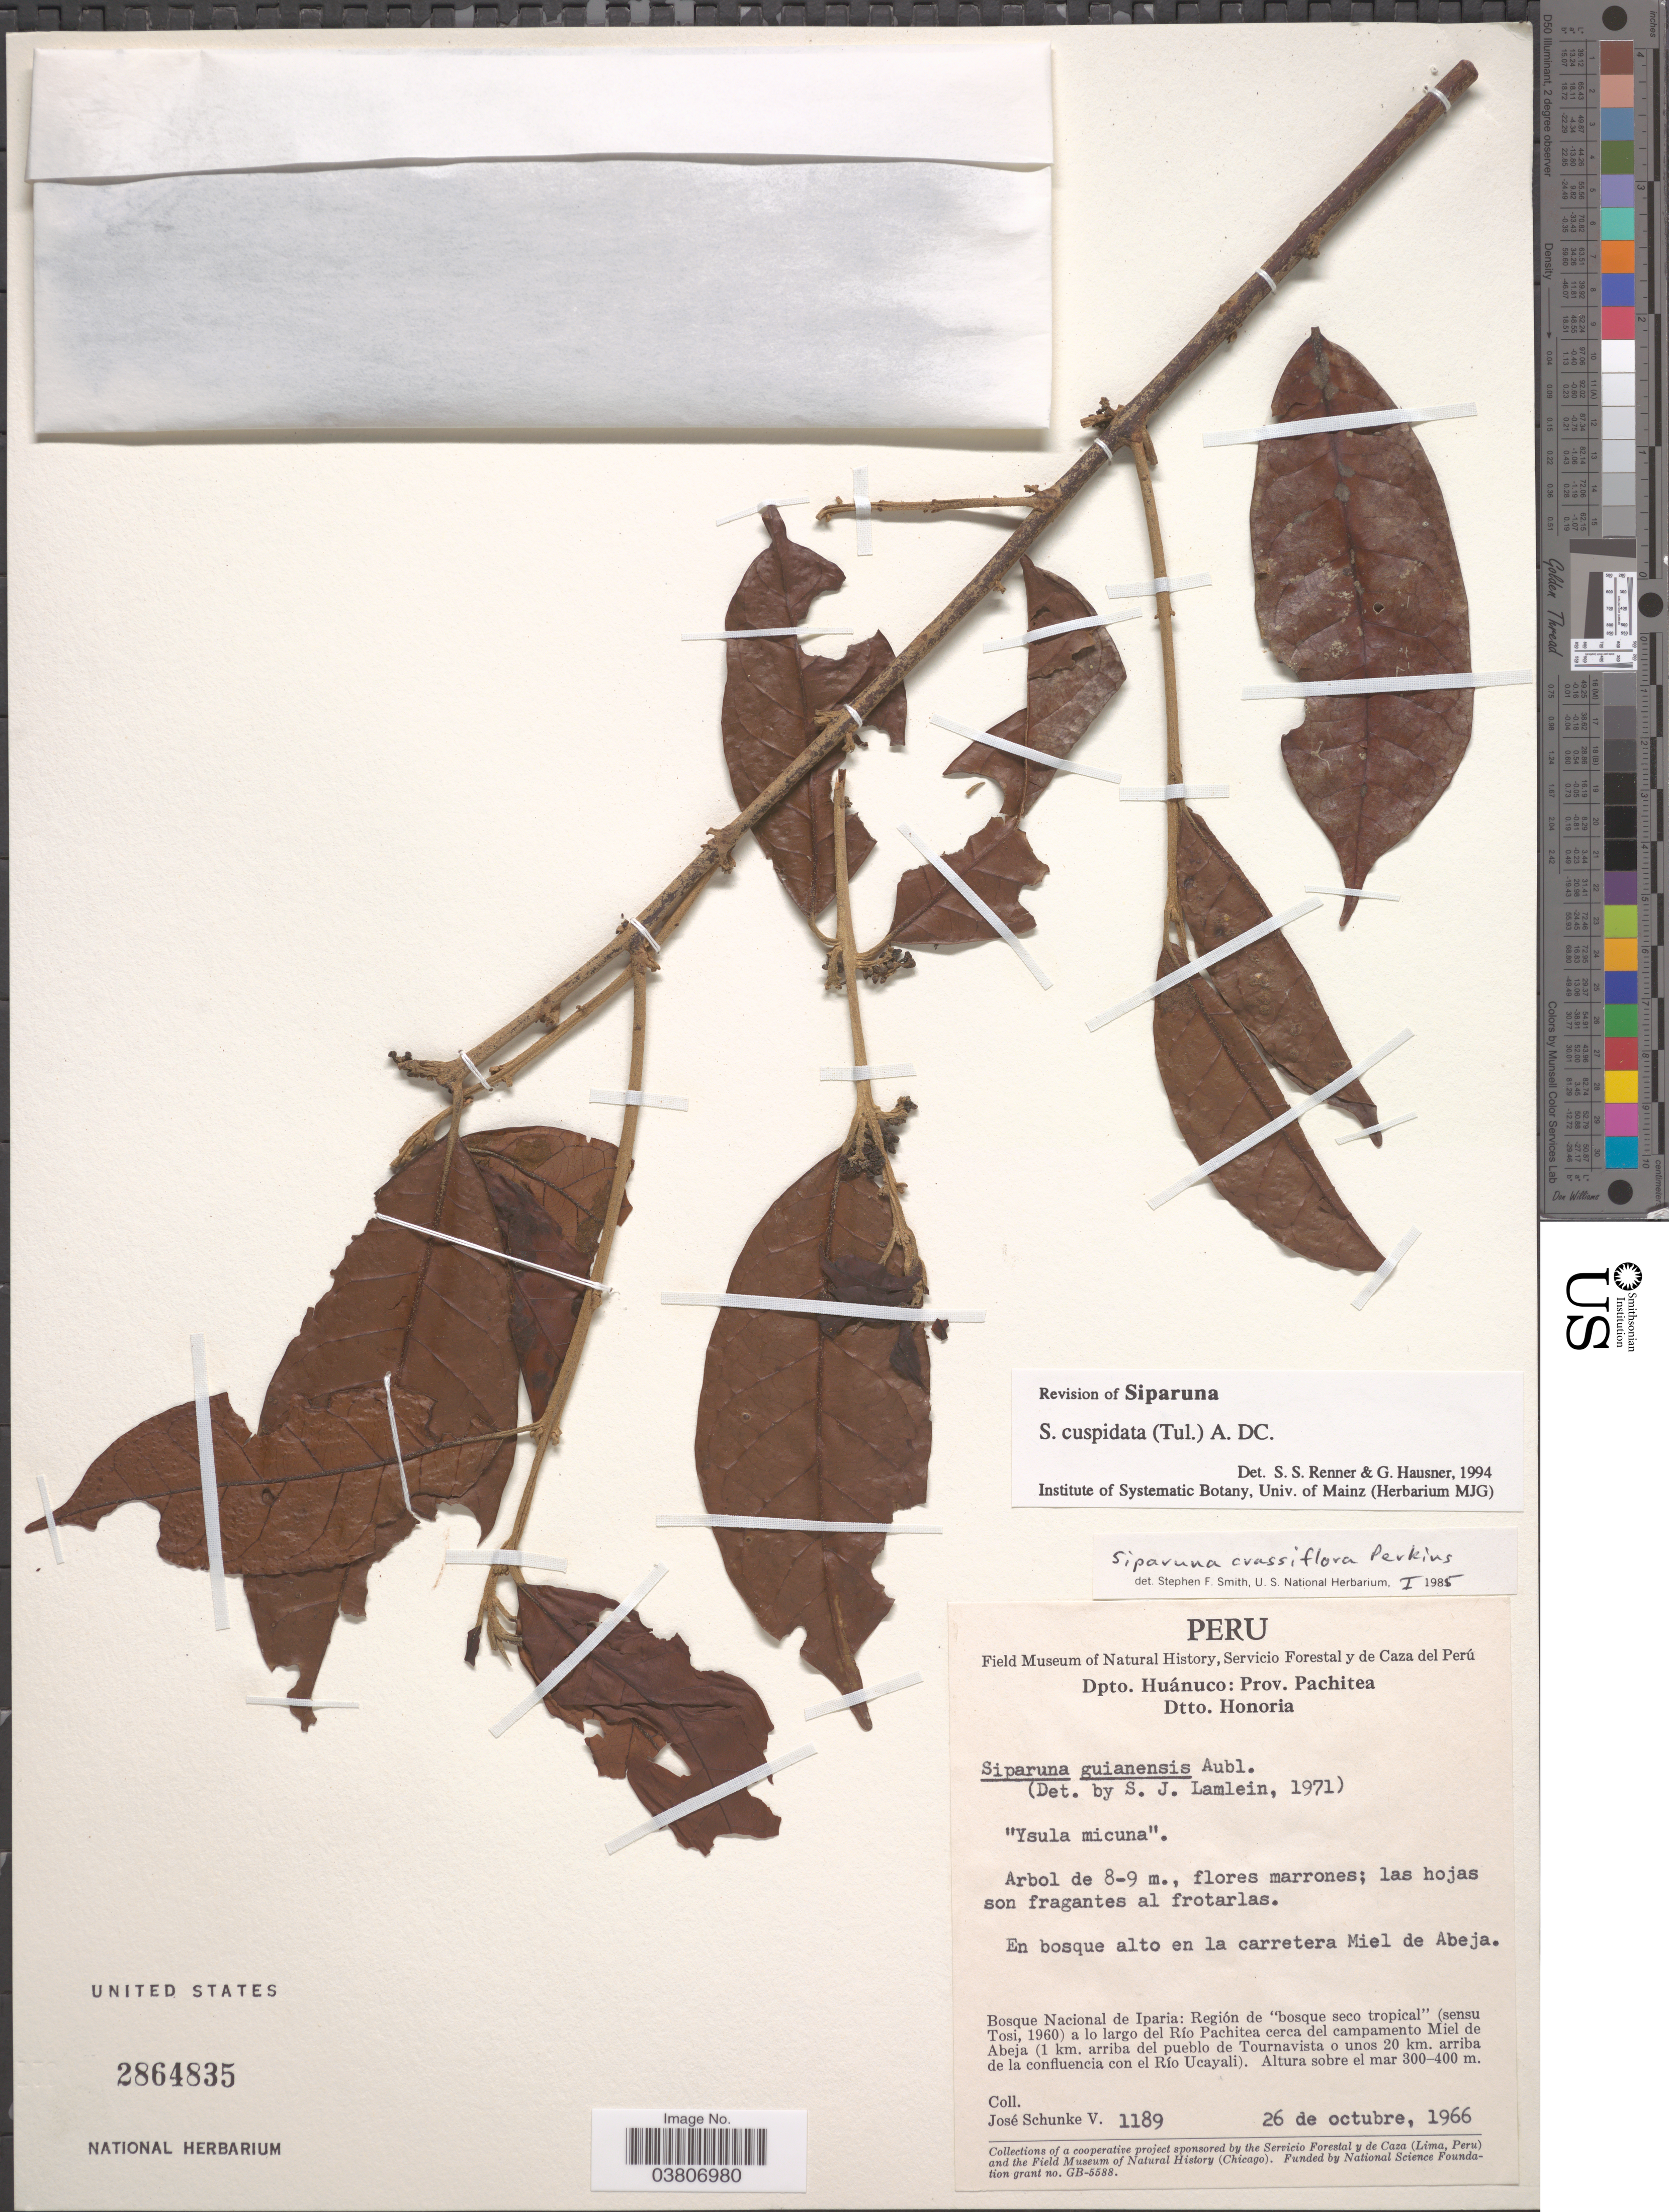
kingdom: Plantae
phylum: Tracheophyta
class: Magnoliopsida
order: Laurales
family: Siparunaceae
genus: Siparuna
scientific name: Siparuna cuspidata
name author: (Tul.) A. DC.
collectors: J. Schunke Vigo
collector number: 1189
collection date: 1966-10-26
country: Peru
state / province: Huánuco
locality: Dpto. Huánuco: Prov. Pachitea. Dtto. Honoria. En bosque alto en el camino a Ayamiria a 6 km. del Campamento. Bosque Nacional de Iparia: Región de 'bosque seco tropical' (sensu Tosi, 1960) a lo largo del Río Pachitea cerca del campamento Miel de Abeja (1km. arriba del pueblo de Tournavista o unos 20 km. arriba de la confluencia con el Río Ucayali).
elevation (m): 300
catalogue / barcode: US 2864835